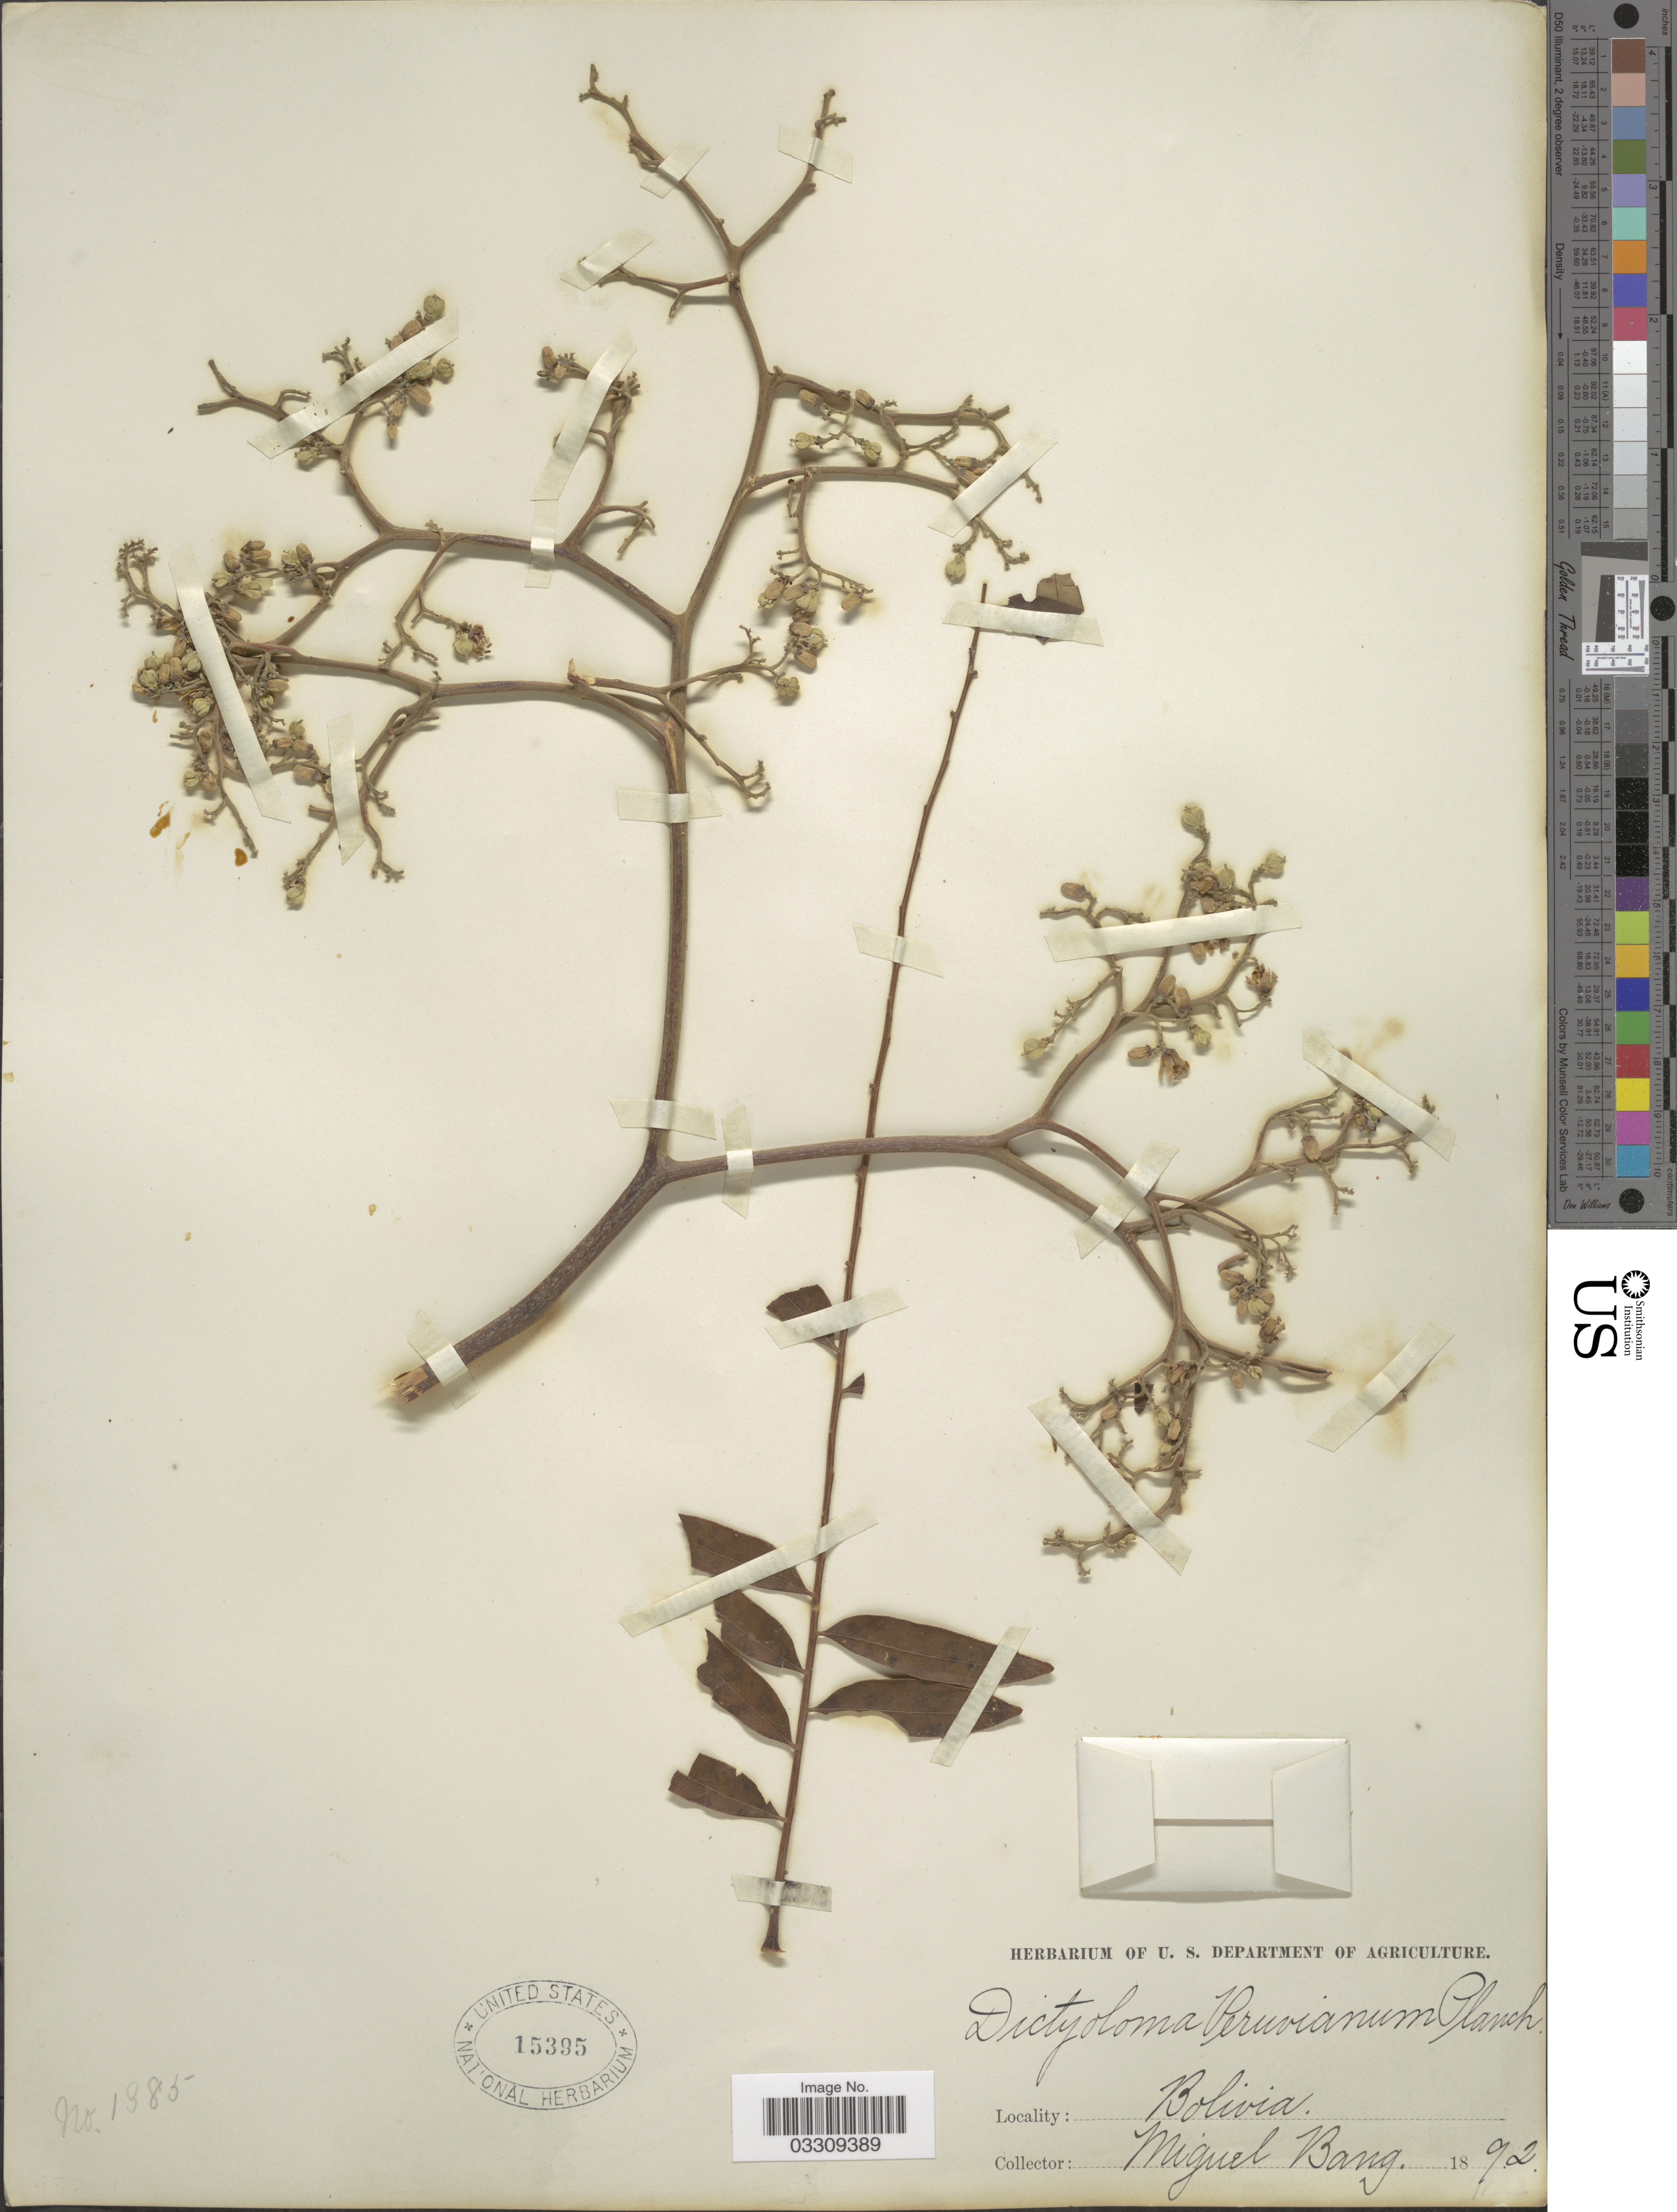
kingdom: Plantae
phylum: Tracheophyta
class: Magnoliopsida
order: Sapindales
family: Rutaceae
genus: Dictyoloma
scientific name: Dictyoloma peruvianum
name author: Planch.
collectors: M. Bang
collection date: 1892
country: Bolivia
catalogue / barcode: US 15395